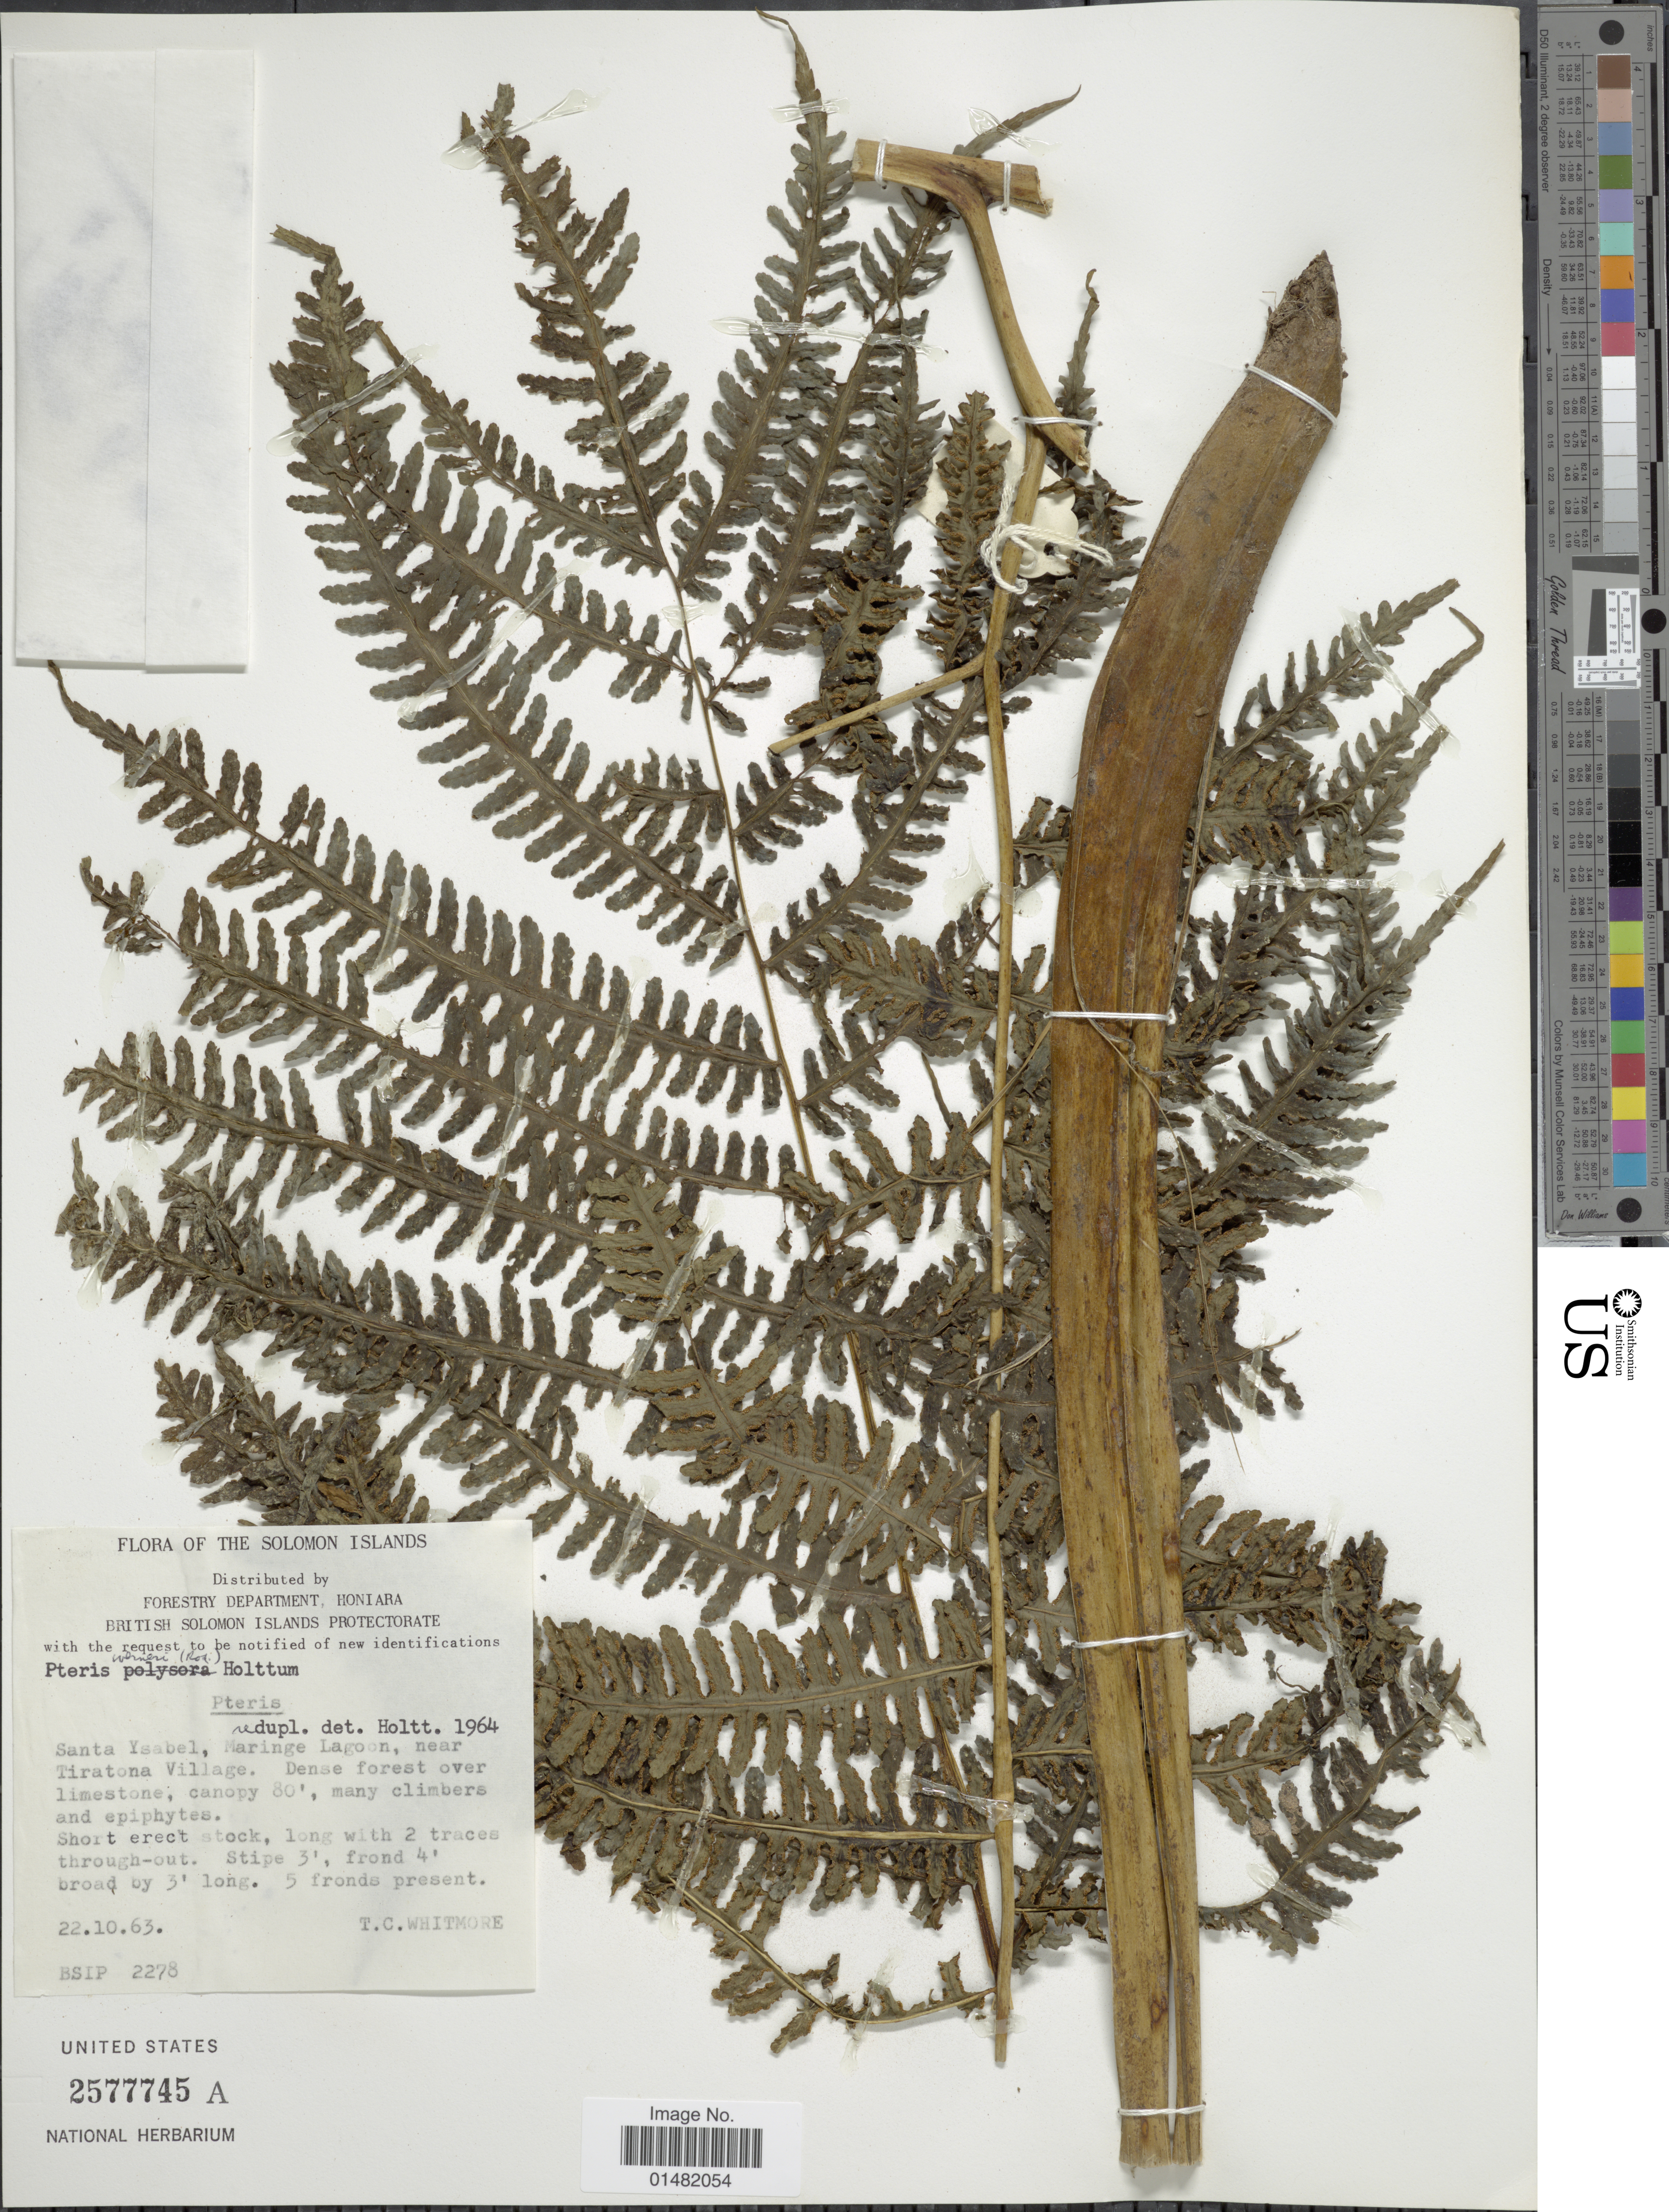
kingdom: Plantae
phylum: Tracheophyta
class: Polypodiopsida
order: Polypodiales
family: Pteridaceae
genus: Pteris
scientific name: Pteris werneri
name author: (Rosenst.) Holttum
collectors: T. C. Whitmore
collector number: BSIP 2278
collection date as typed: Transcribed d/m/y: 22/10/63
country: Solomon Islands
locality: Santa Ysabel, Maringe Lagoon, near Tiratona Village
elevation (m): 24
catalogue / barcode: US 2577745A